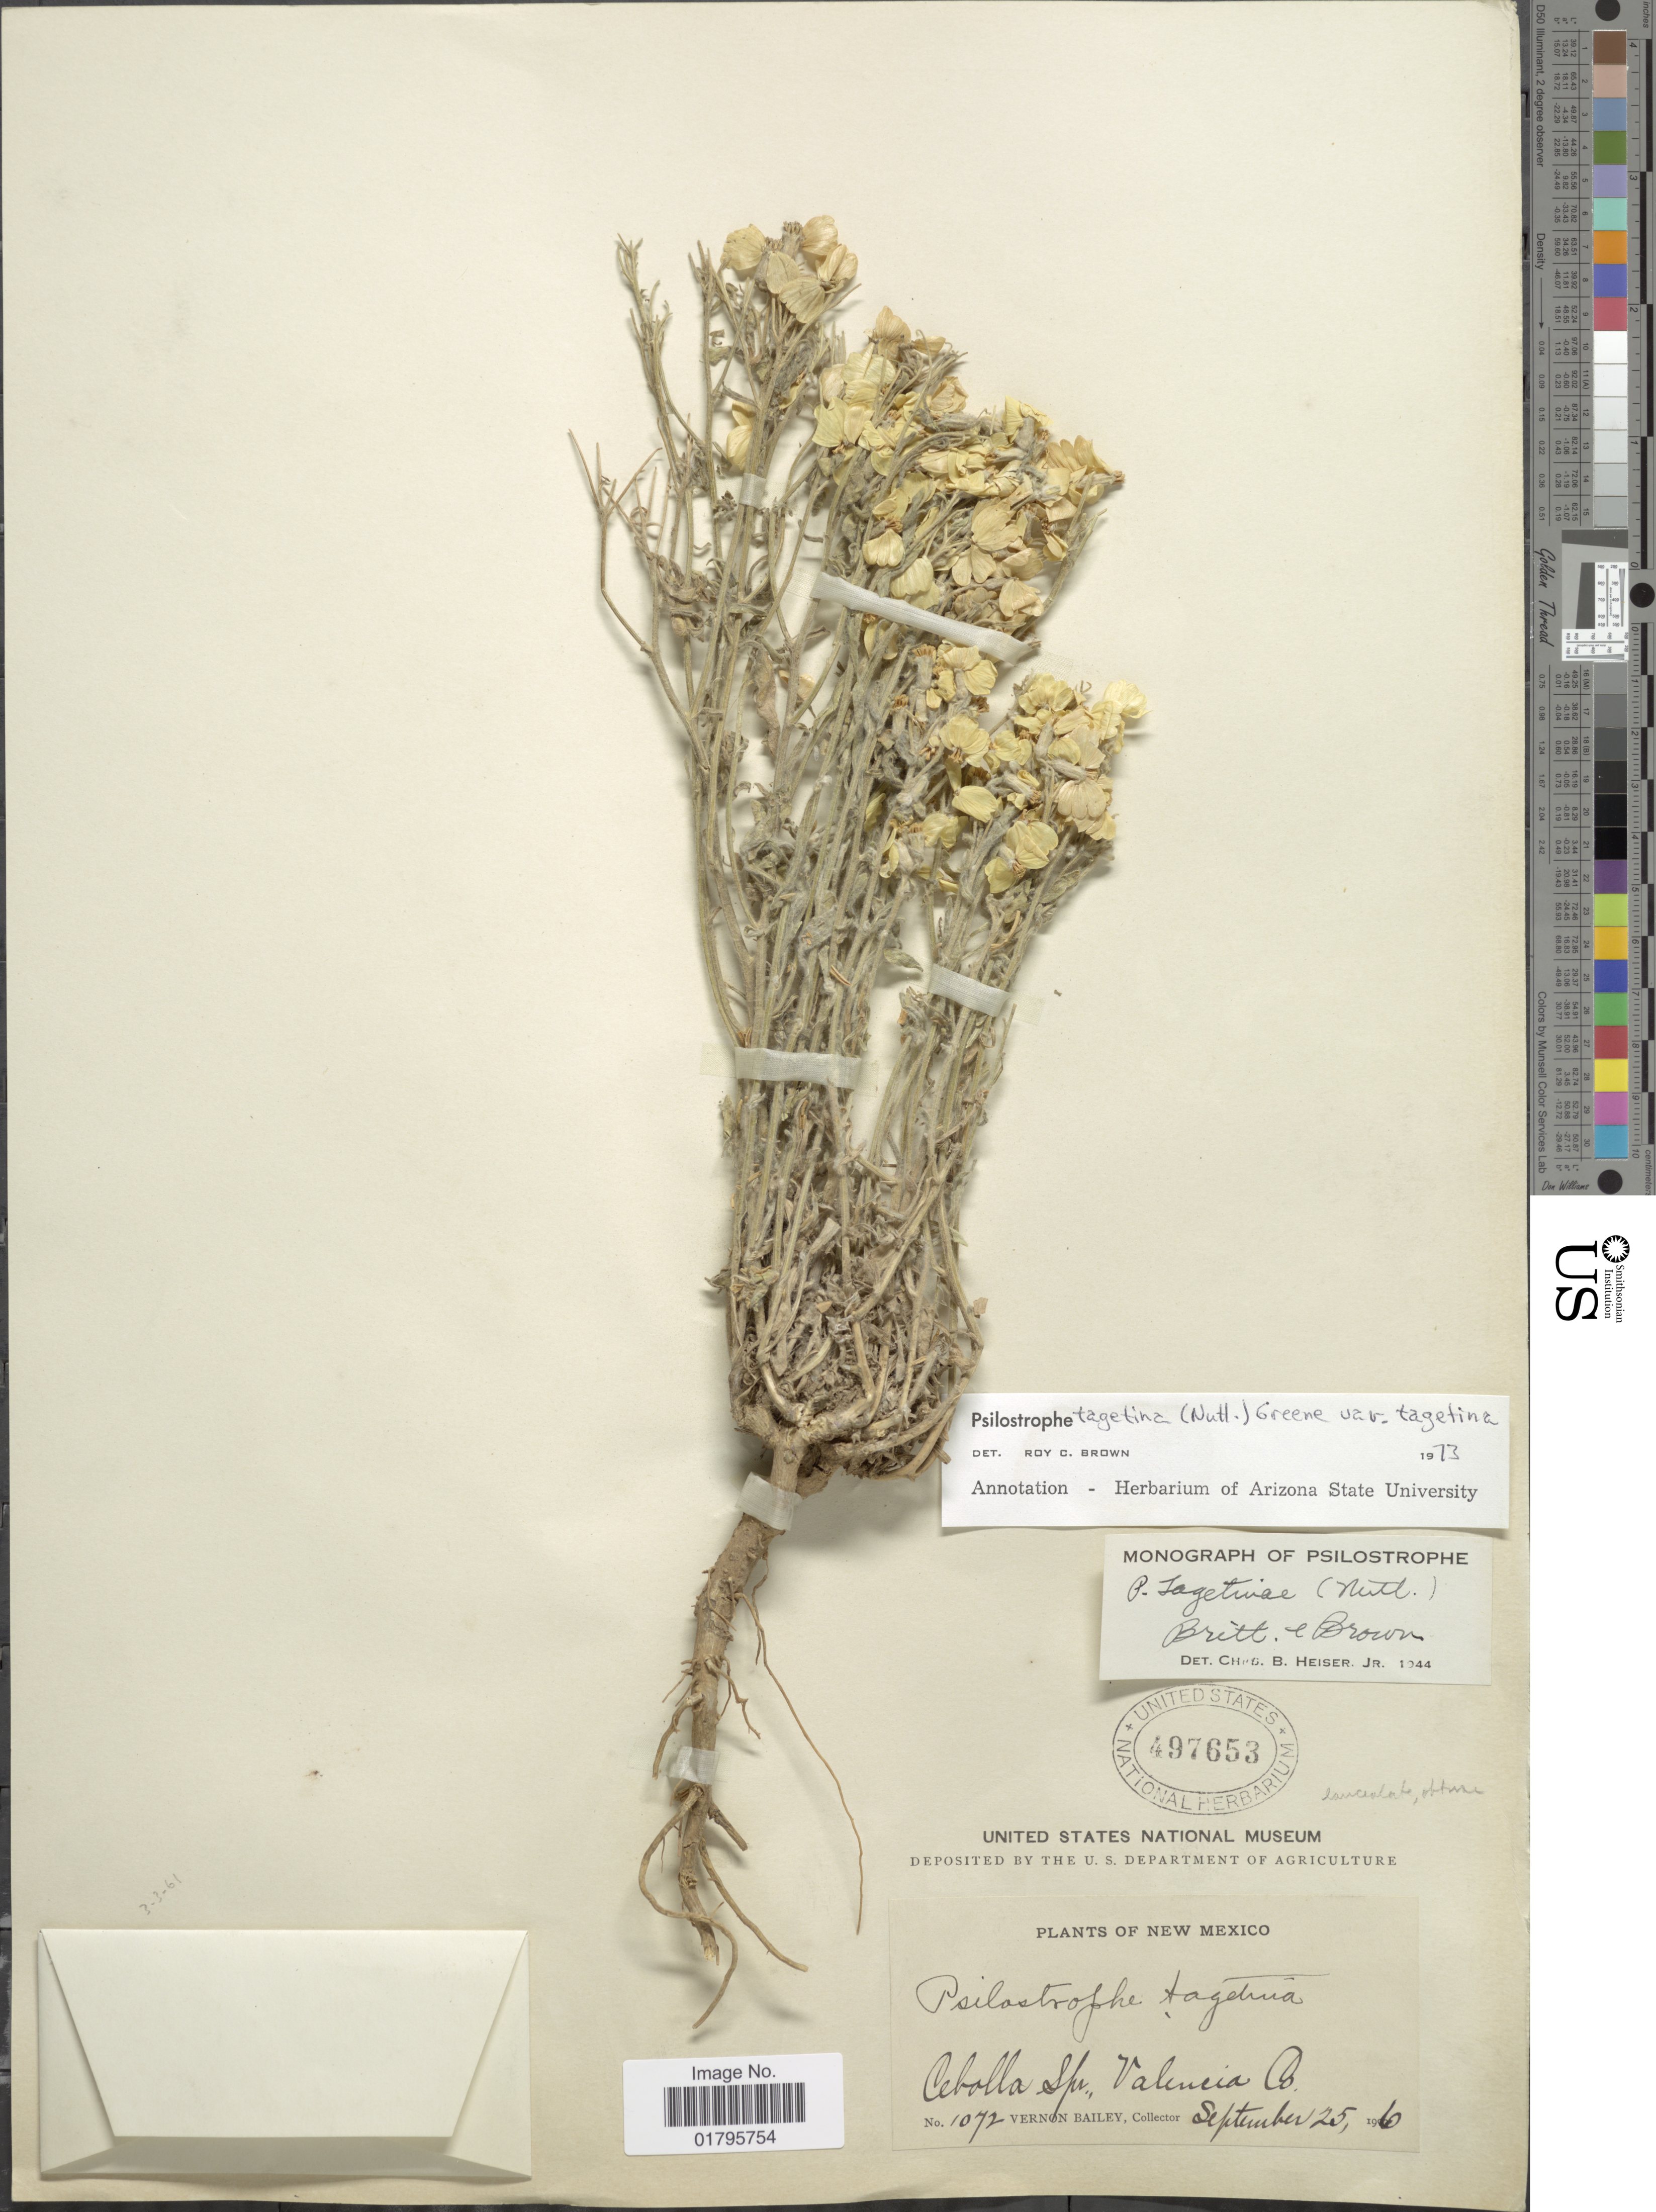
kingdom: Plantae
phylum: Tracheophyta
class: Magnoliopsida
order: Asterales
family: Asteraceae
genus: Psilostrophe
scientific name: Psilostrophe tagetina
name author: (Nutt.) Greene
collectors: V. O. Bailey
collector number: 1072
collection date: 1916-09-25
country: United States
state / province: New Mexico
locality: Cebolla Sp. Valencia Co.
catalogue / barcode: US 497653